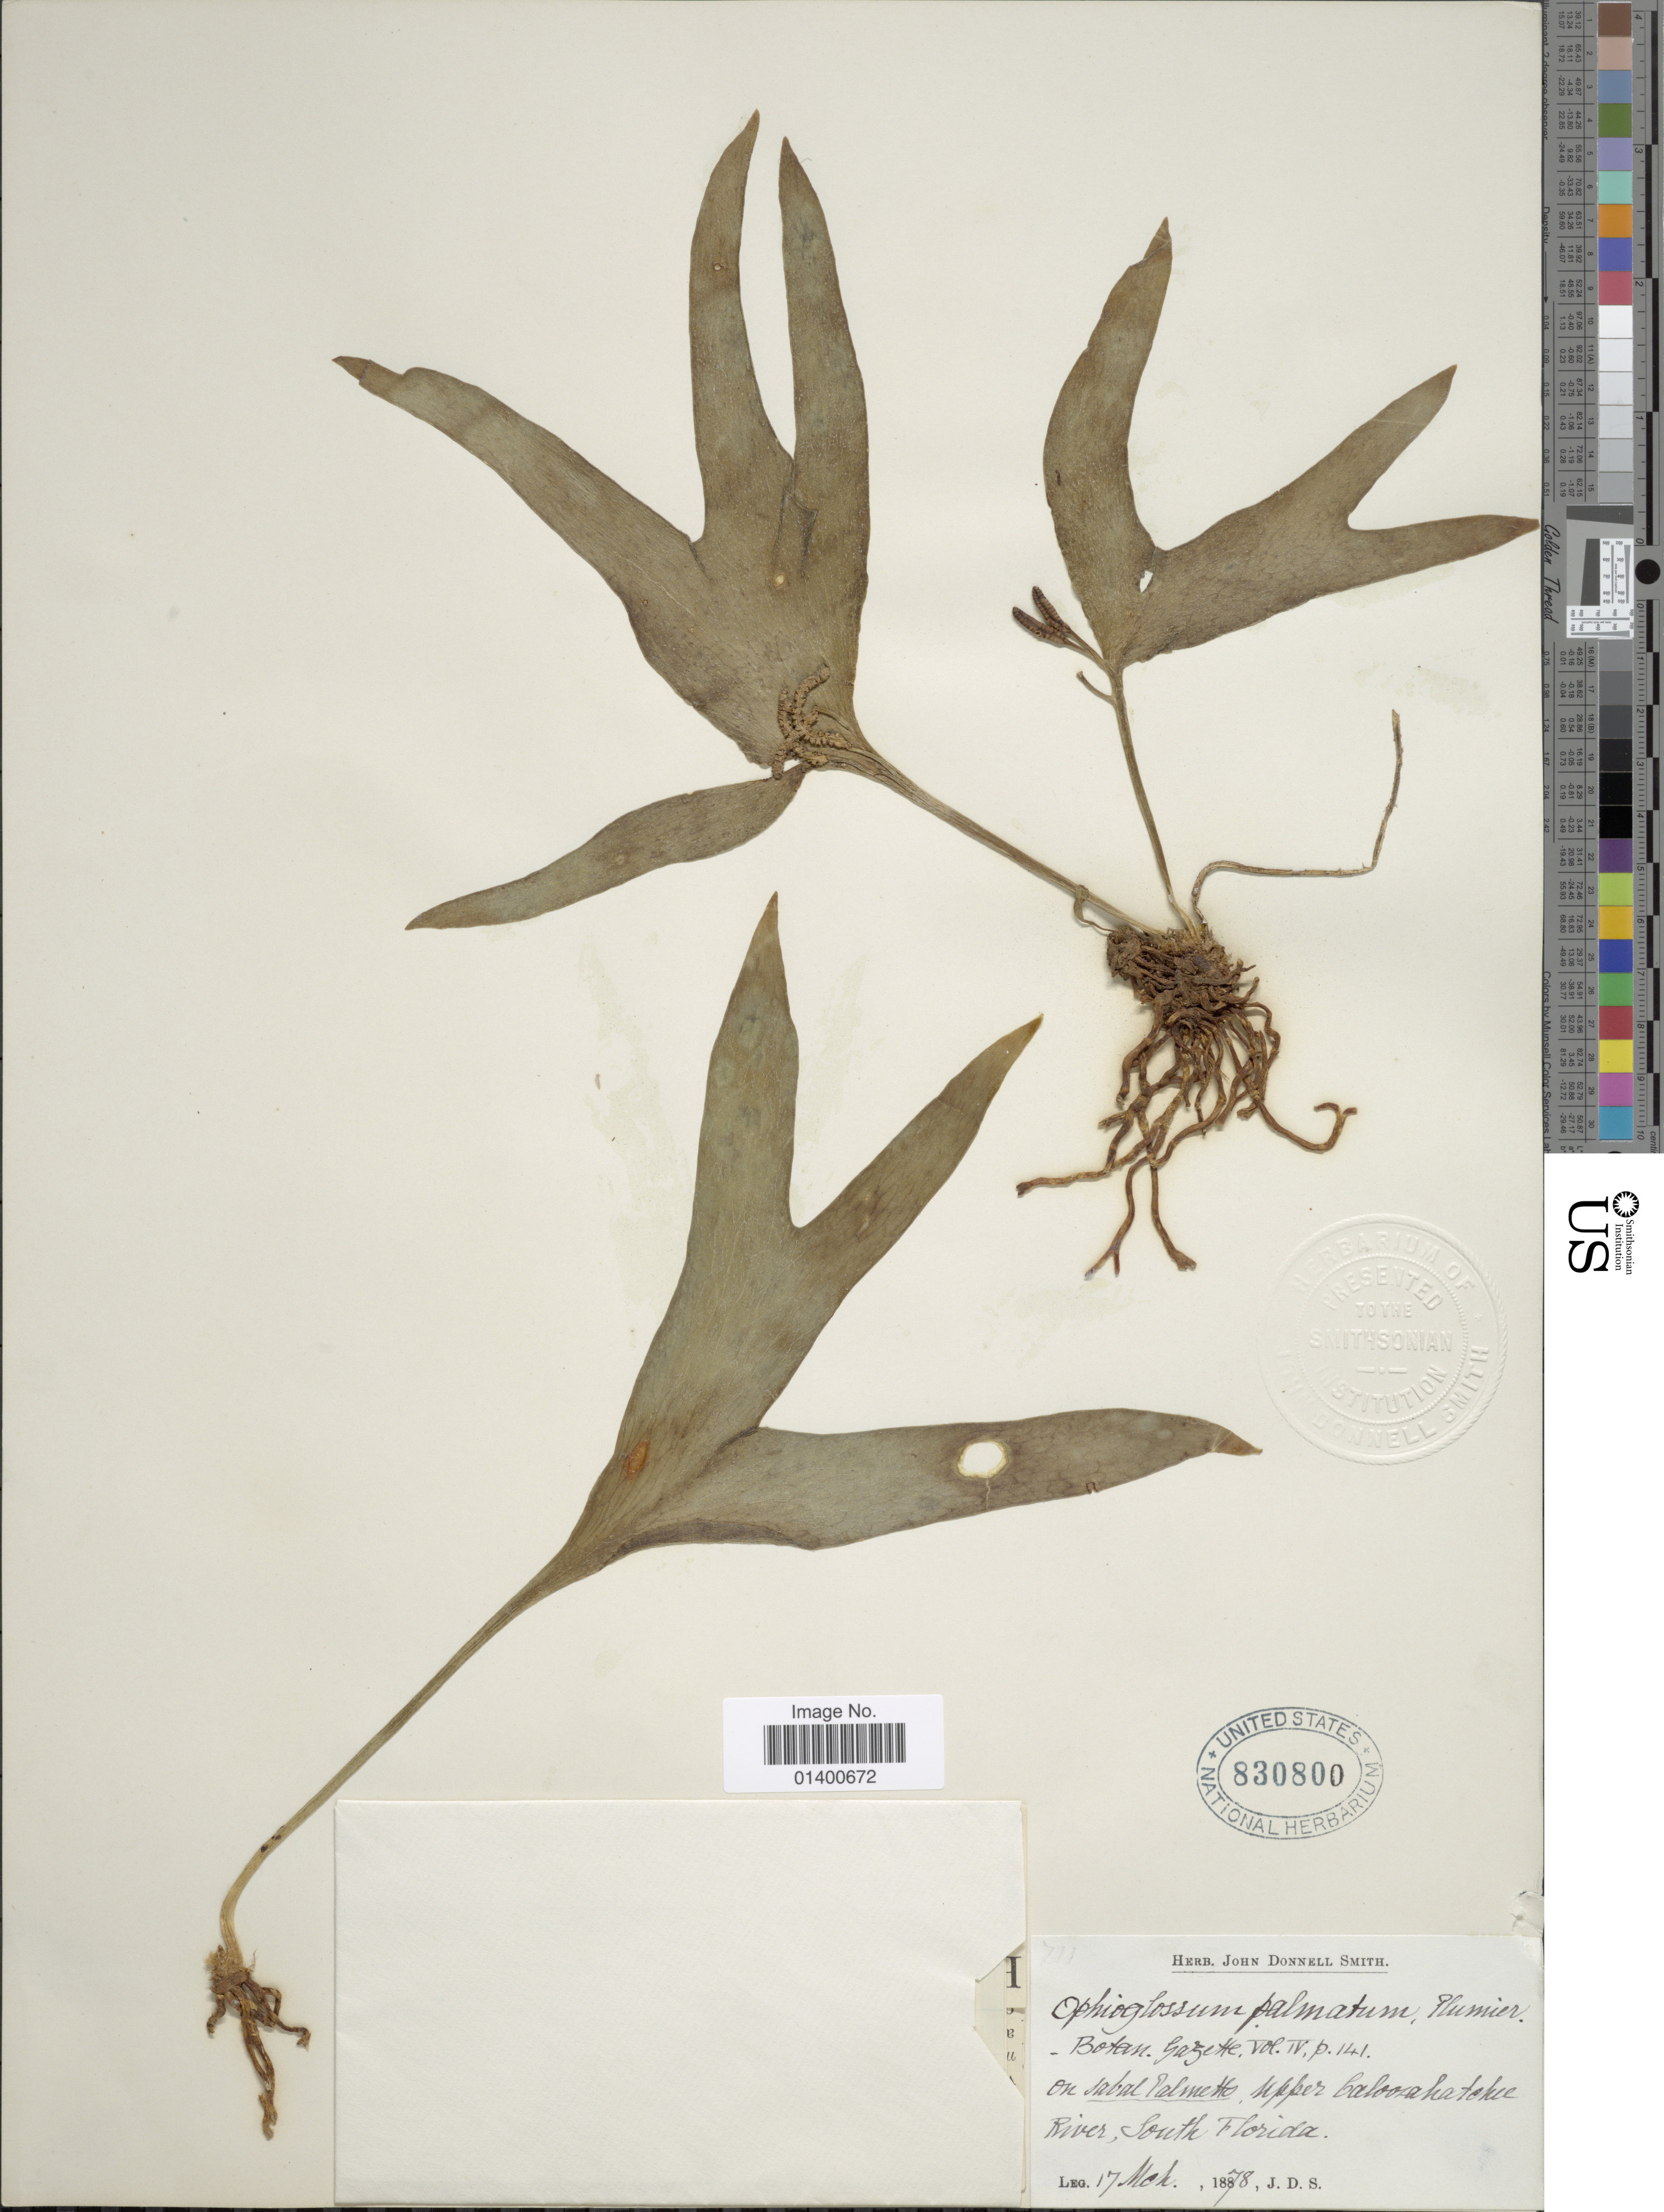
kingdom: Plantae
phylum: Tracheophyta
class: Polypodiopsida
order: Ophioglossales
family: Ophioglossaceae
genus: Cheiroglossa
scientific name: Cheiroglossa palmata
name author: (L.) C. Presl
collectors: J. Donnell Smith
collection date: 1878-03-17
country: United States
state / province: Florida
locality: On Sabal Palmetto, upper Caloosahatchee River, South Florida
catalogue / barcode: US 830800